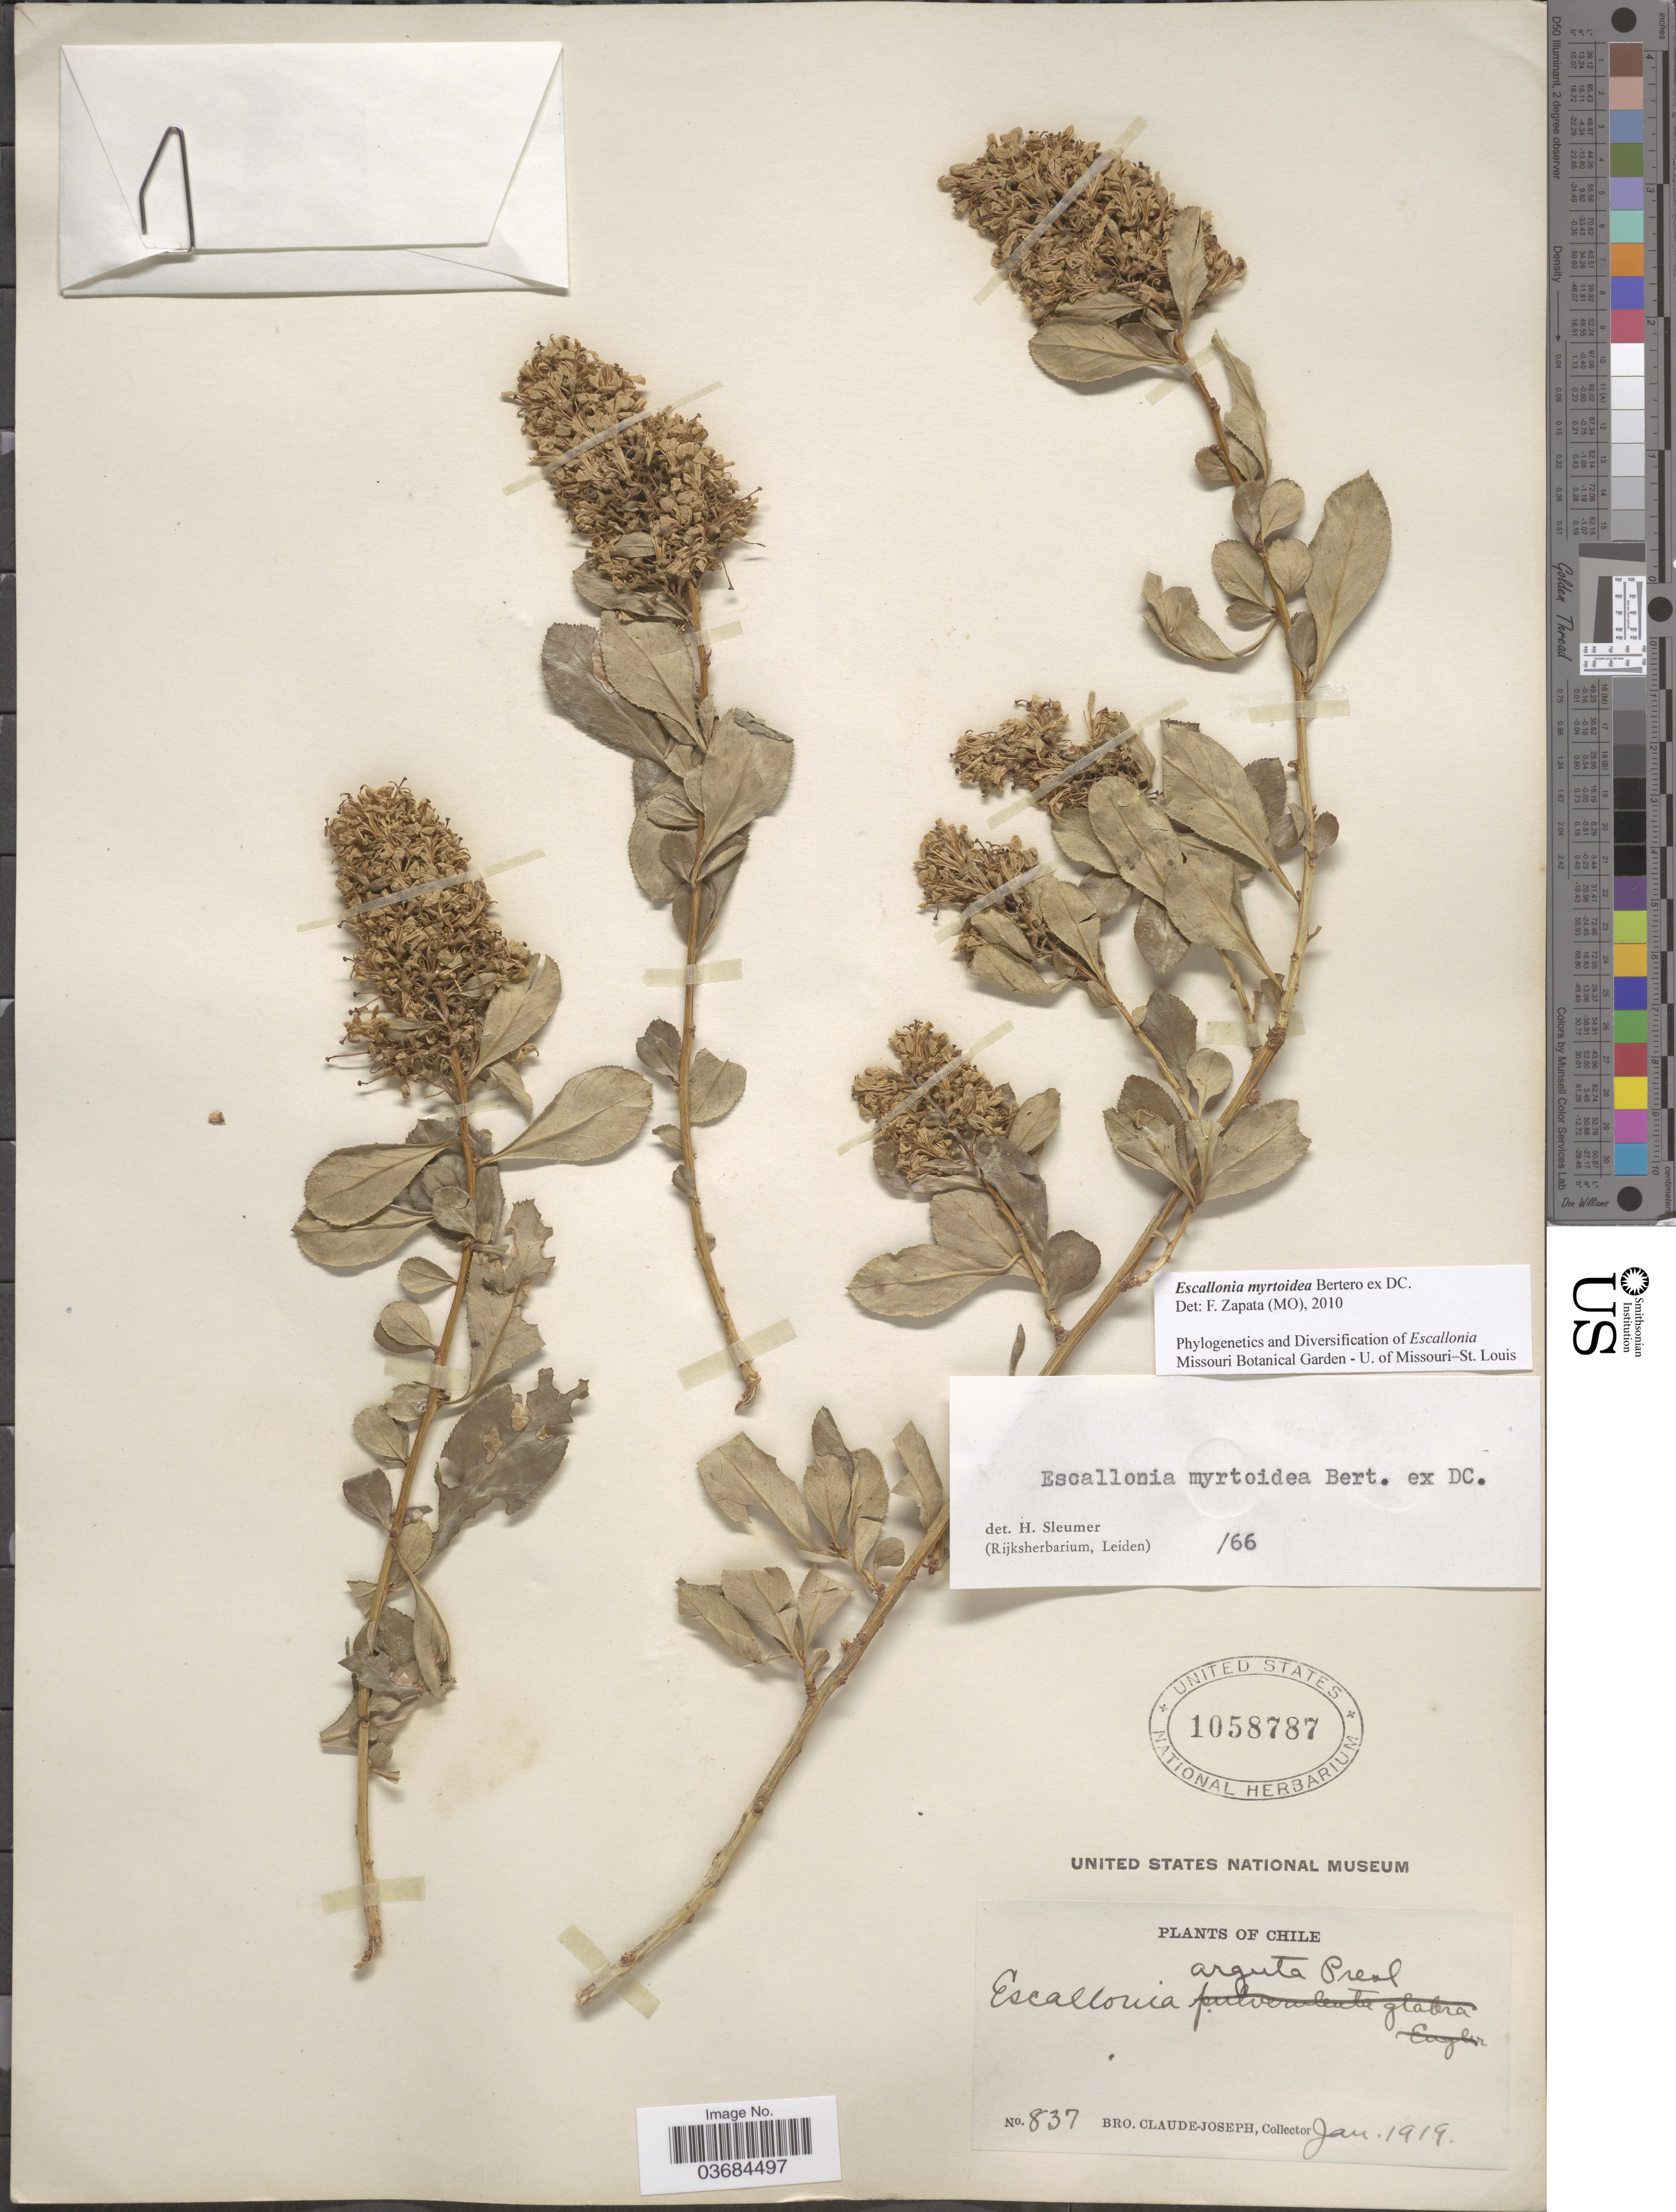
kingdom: Plantae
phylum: Tracheophyta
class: Magnoliopsida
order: Escalloniales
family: Escalloniaceae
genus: Escallonia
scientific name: Escallonia myrtoidea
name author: Bertero ex DC.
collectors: Bro. Claude-Joseph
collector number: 837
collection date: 1919-01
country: Chile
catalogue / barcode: US 1058787